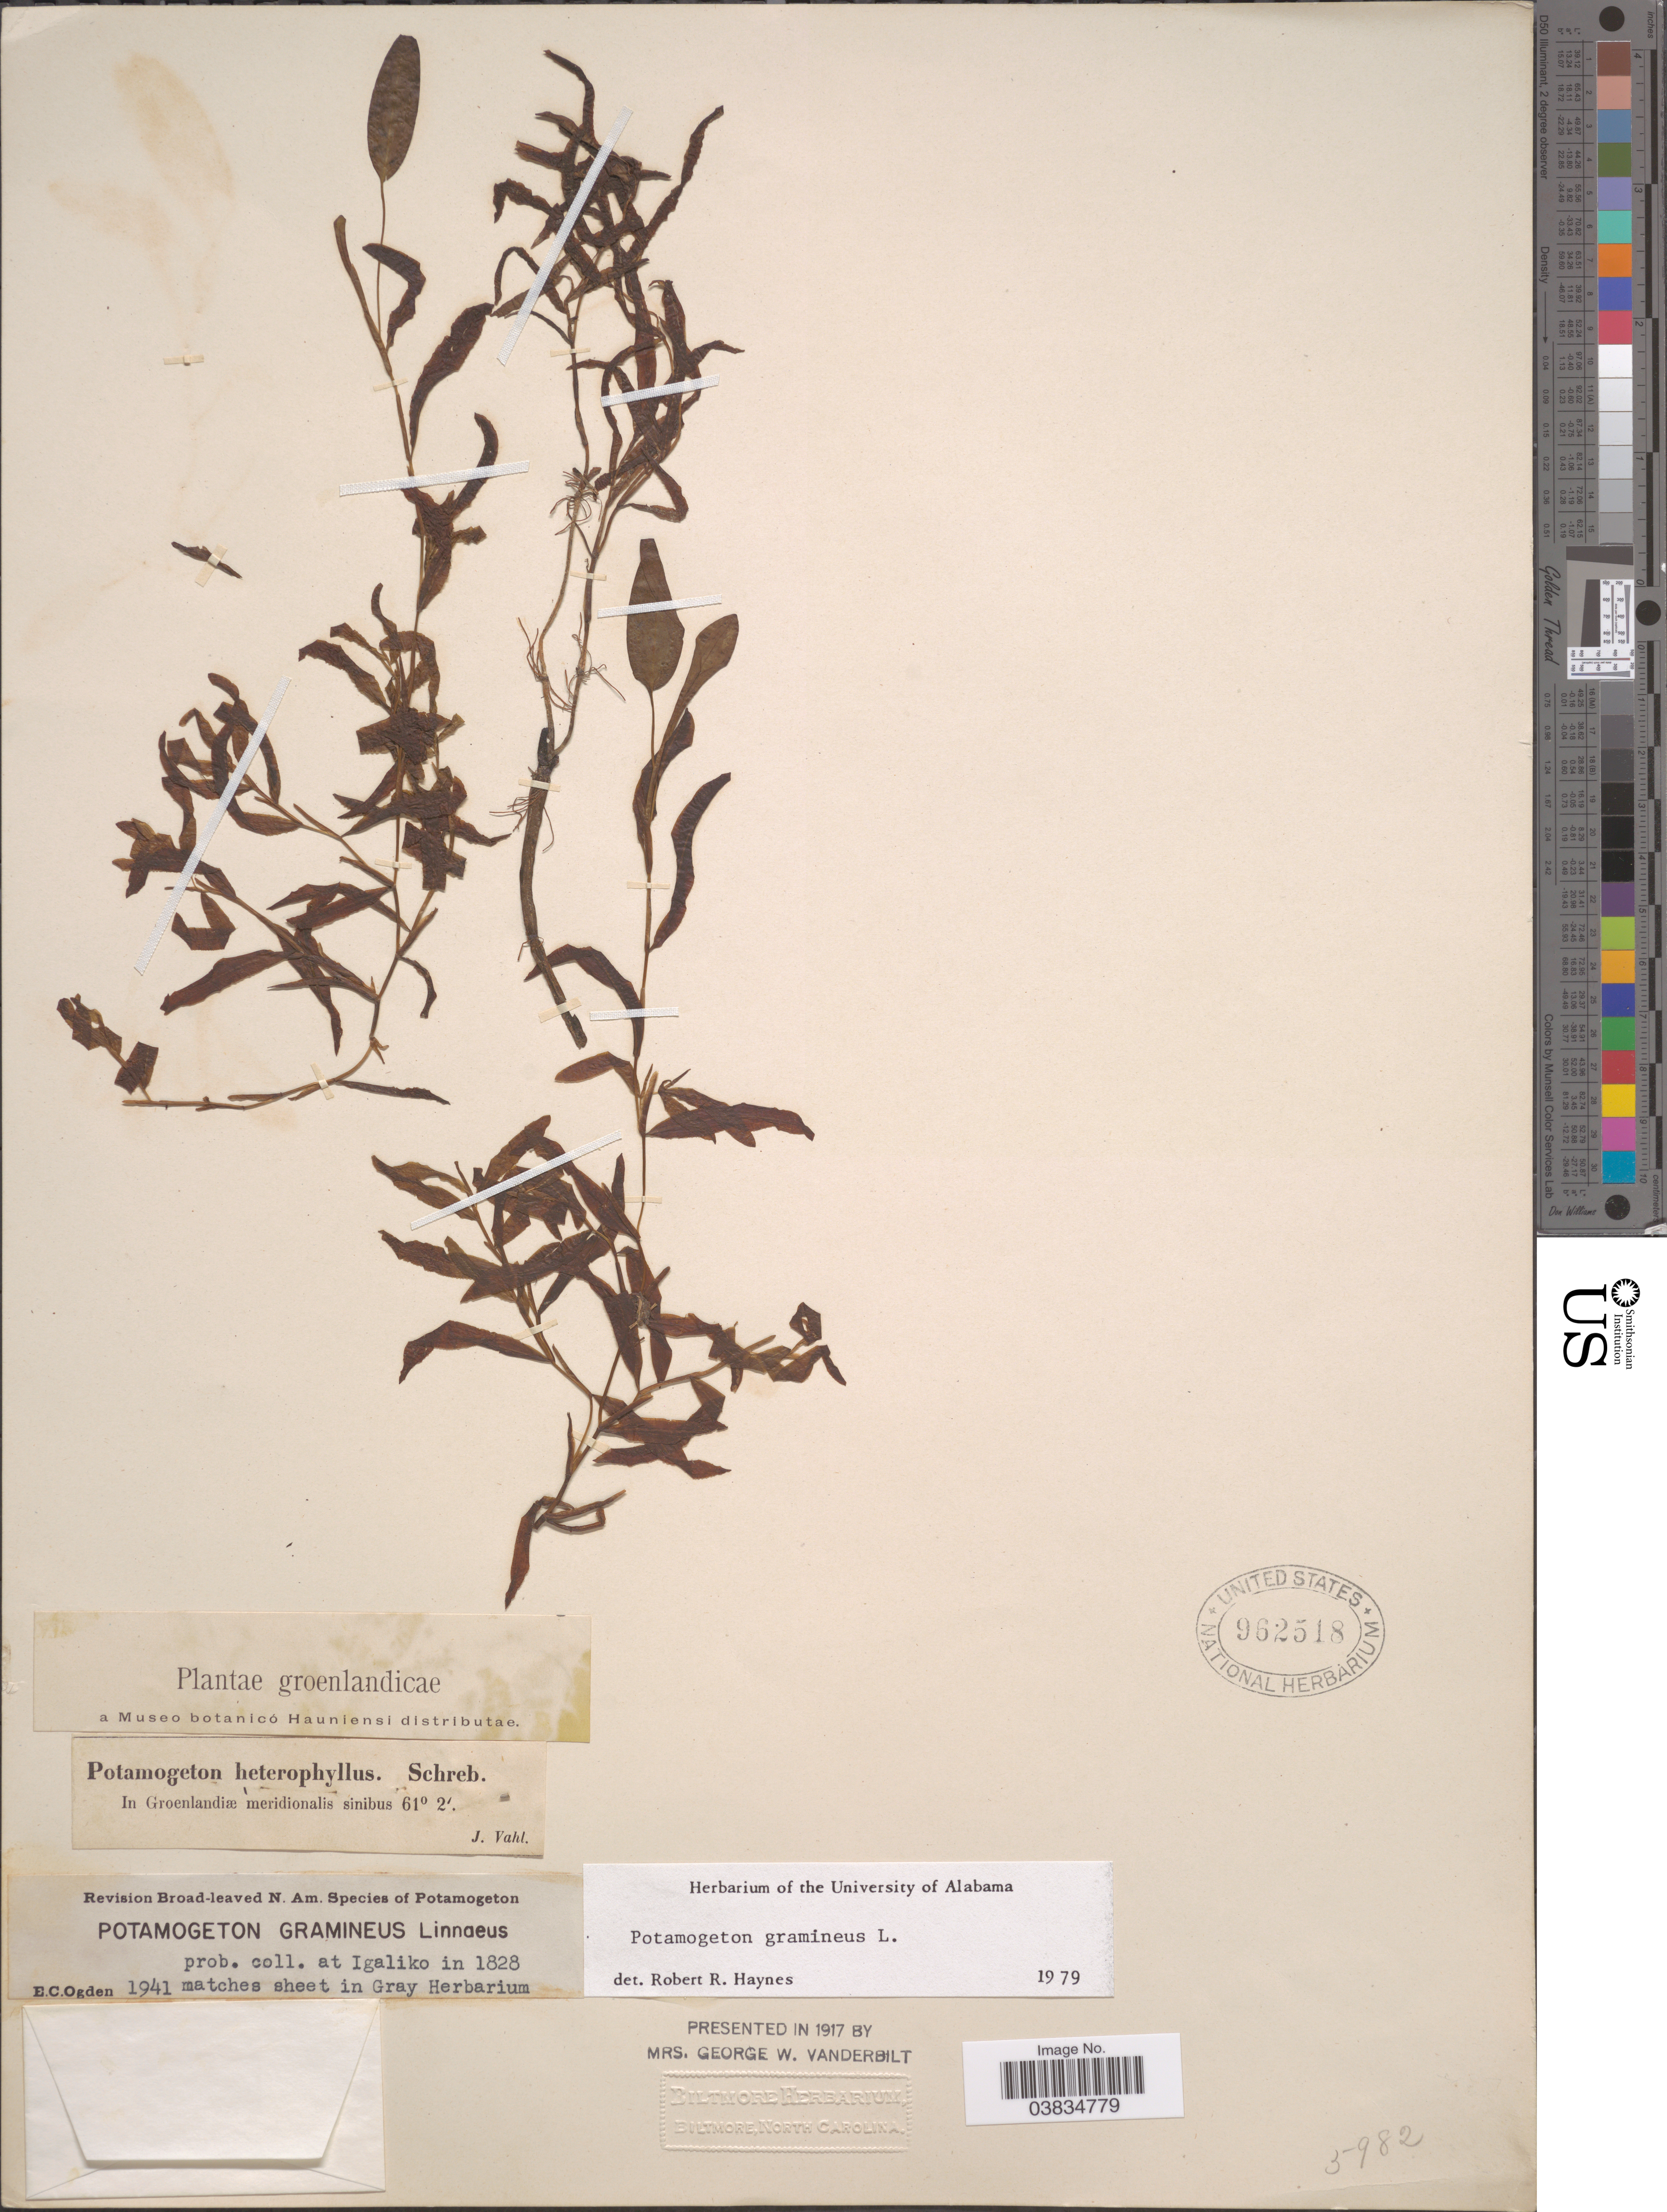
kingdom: Plantae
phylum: Tracheophyta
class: Liliopsida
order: Alismatales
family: Potamogetonaceae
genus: Potamogeton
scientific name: Potamogeton gramineus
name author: L.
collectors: E. Ogden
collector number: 1941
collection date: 1828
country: Greenland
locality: At Igaliko.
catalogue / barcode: US 962518